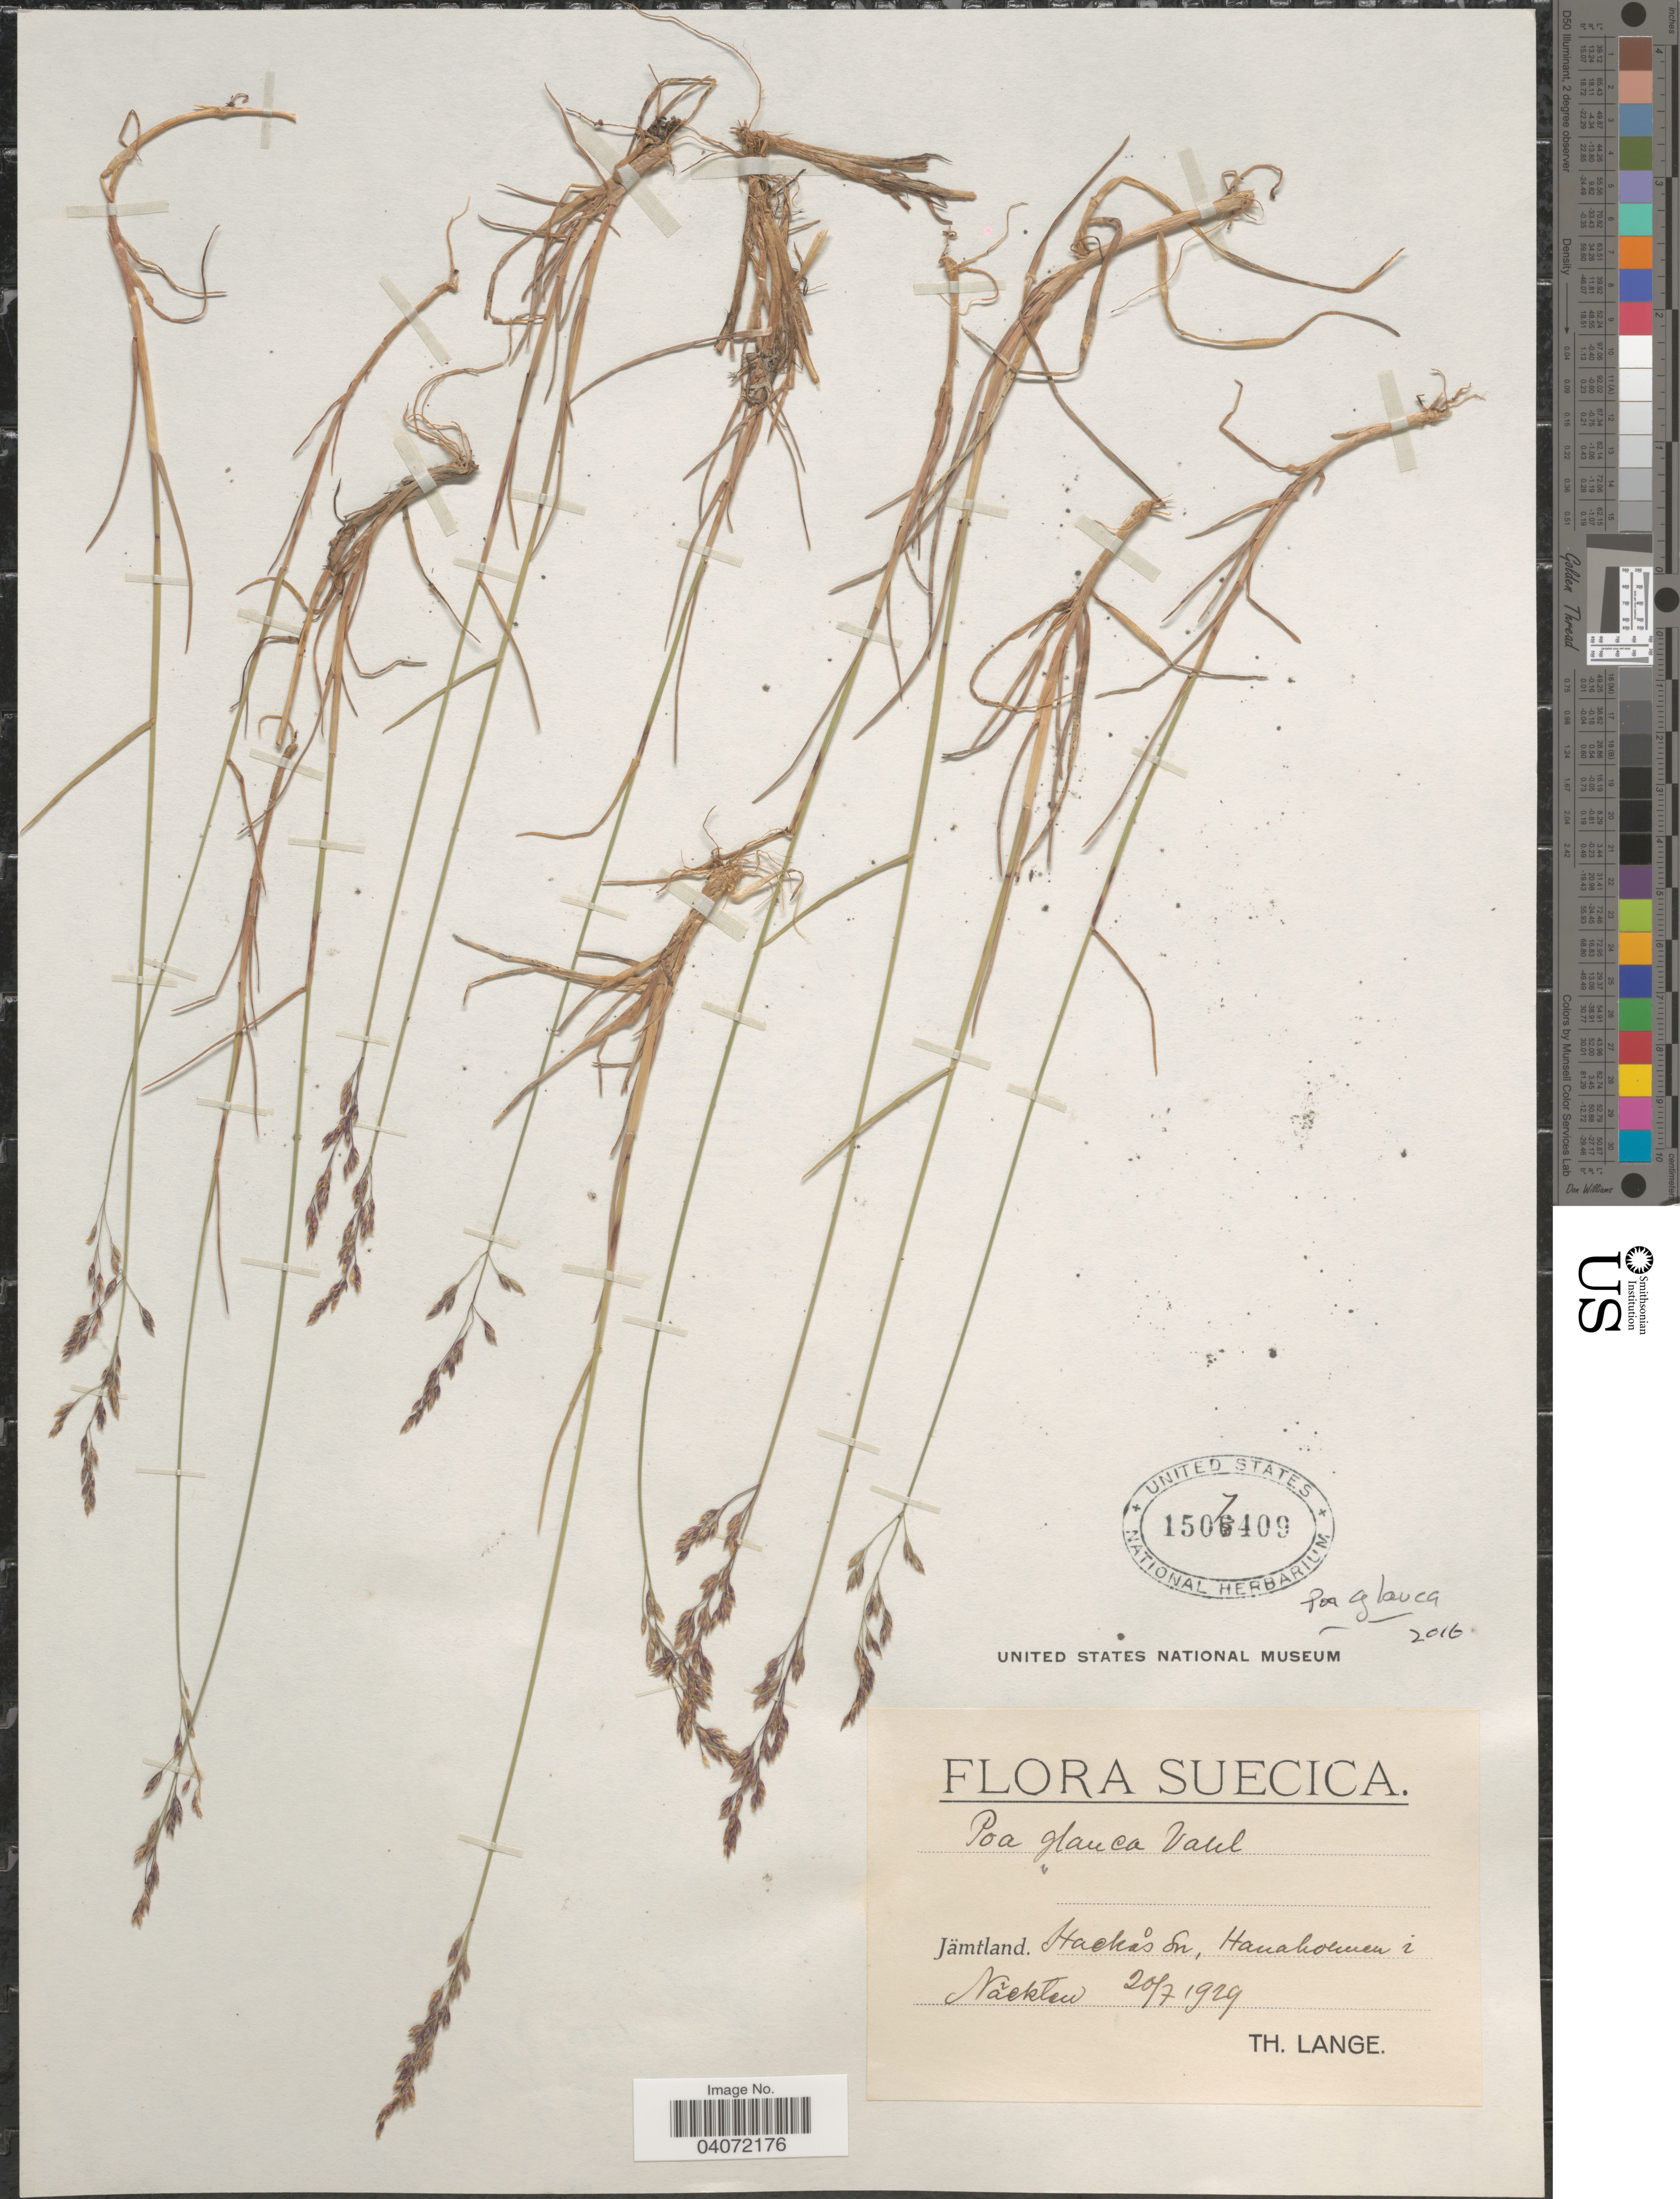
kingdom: Plantae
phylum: Tracheophyta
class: Liliopsida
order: Poales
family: Poaceae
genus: Poa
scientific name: Poa glauca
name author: Vahl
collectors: T. Lange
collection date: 1929-07-20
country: Sweden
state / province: Jämtland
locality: Suecica. Jämtland. Stackås In, Hanakokuen i Nãckten.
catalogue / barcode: US 1507409